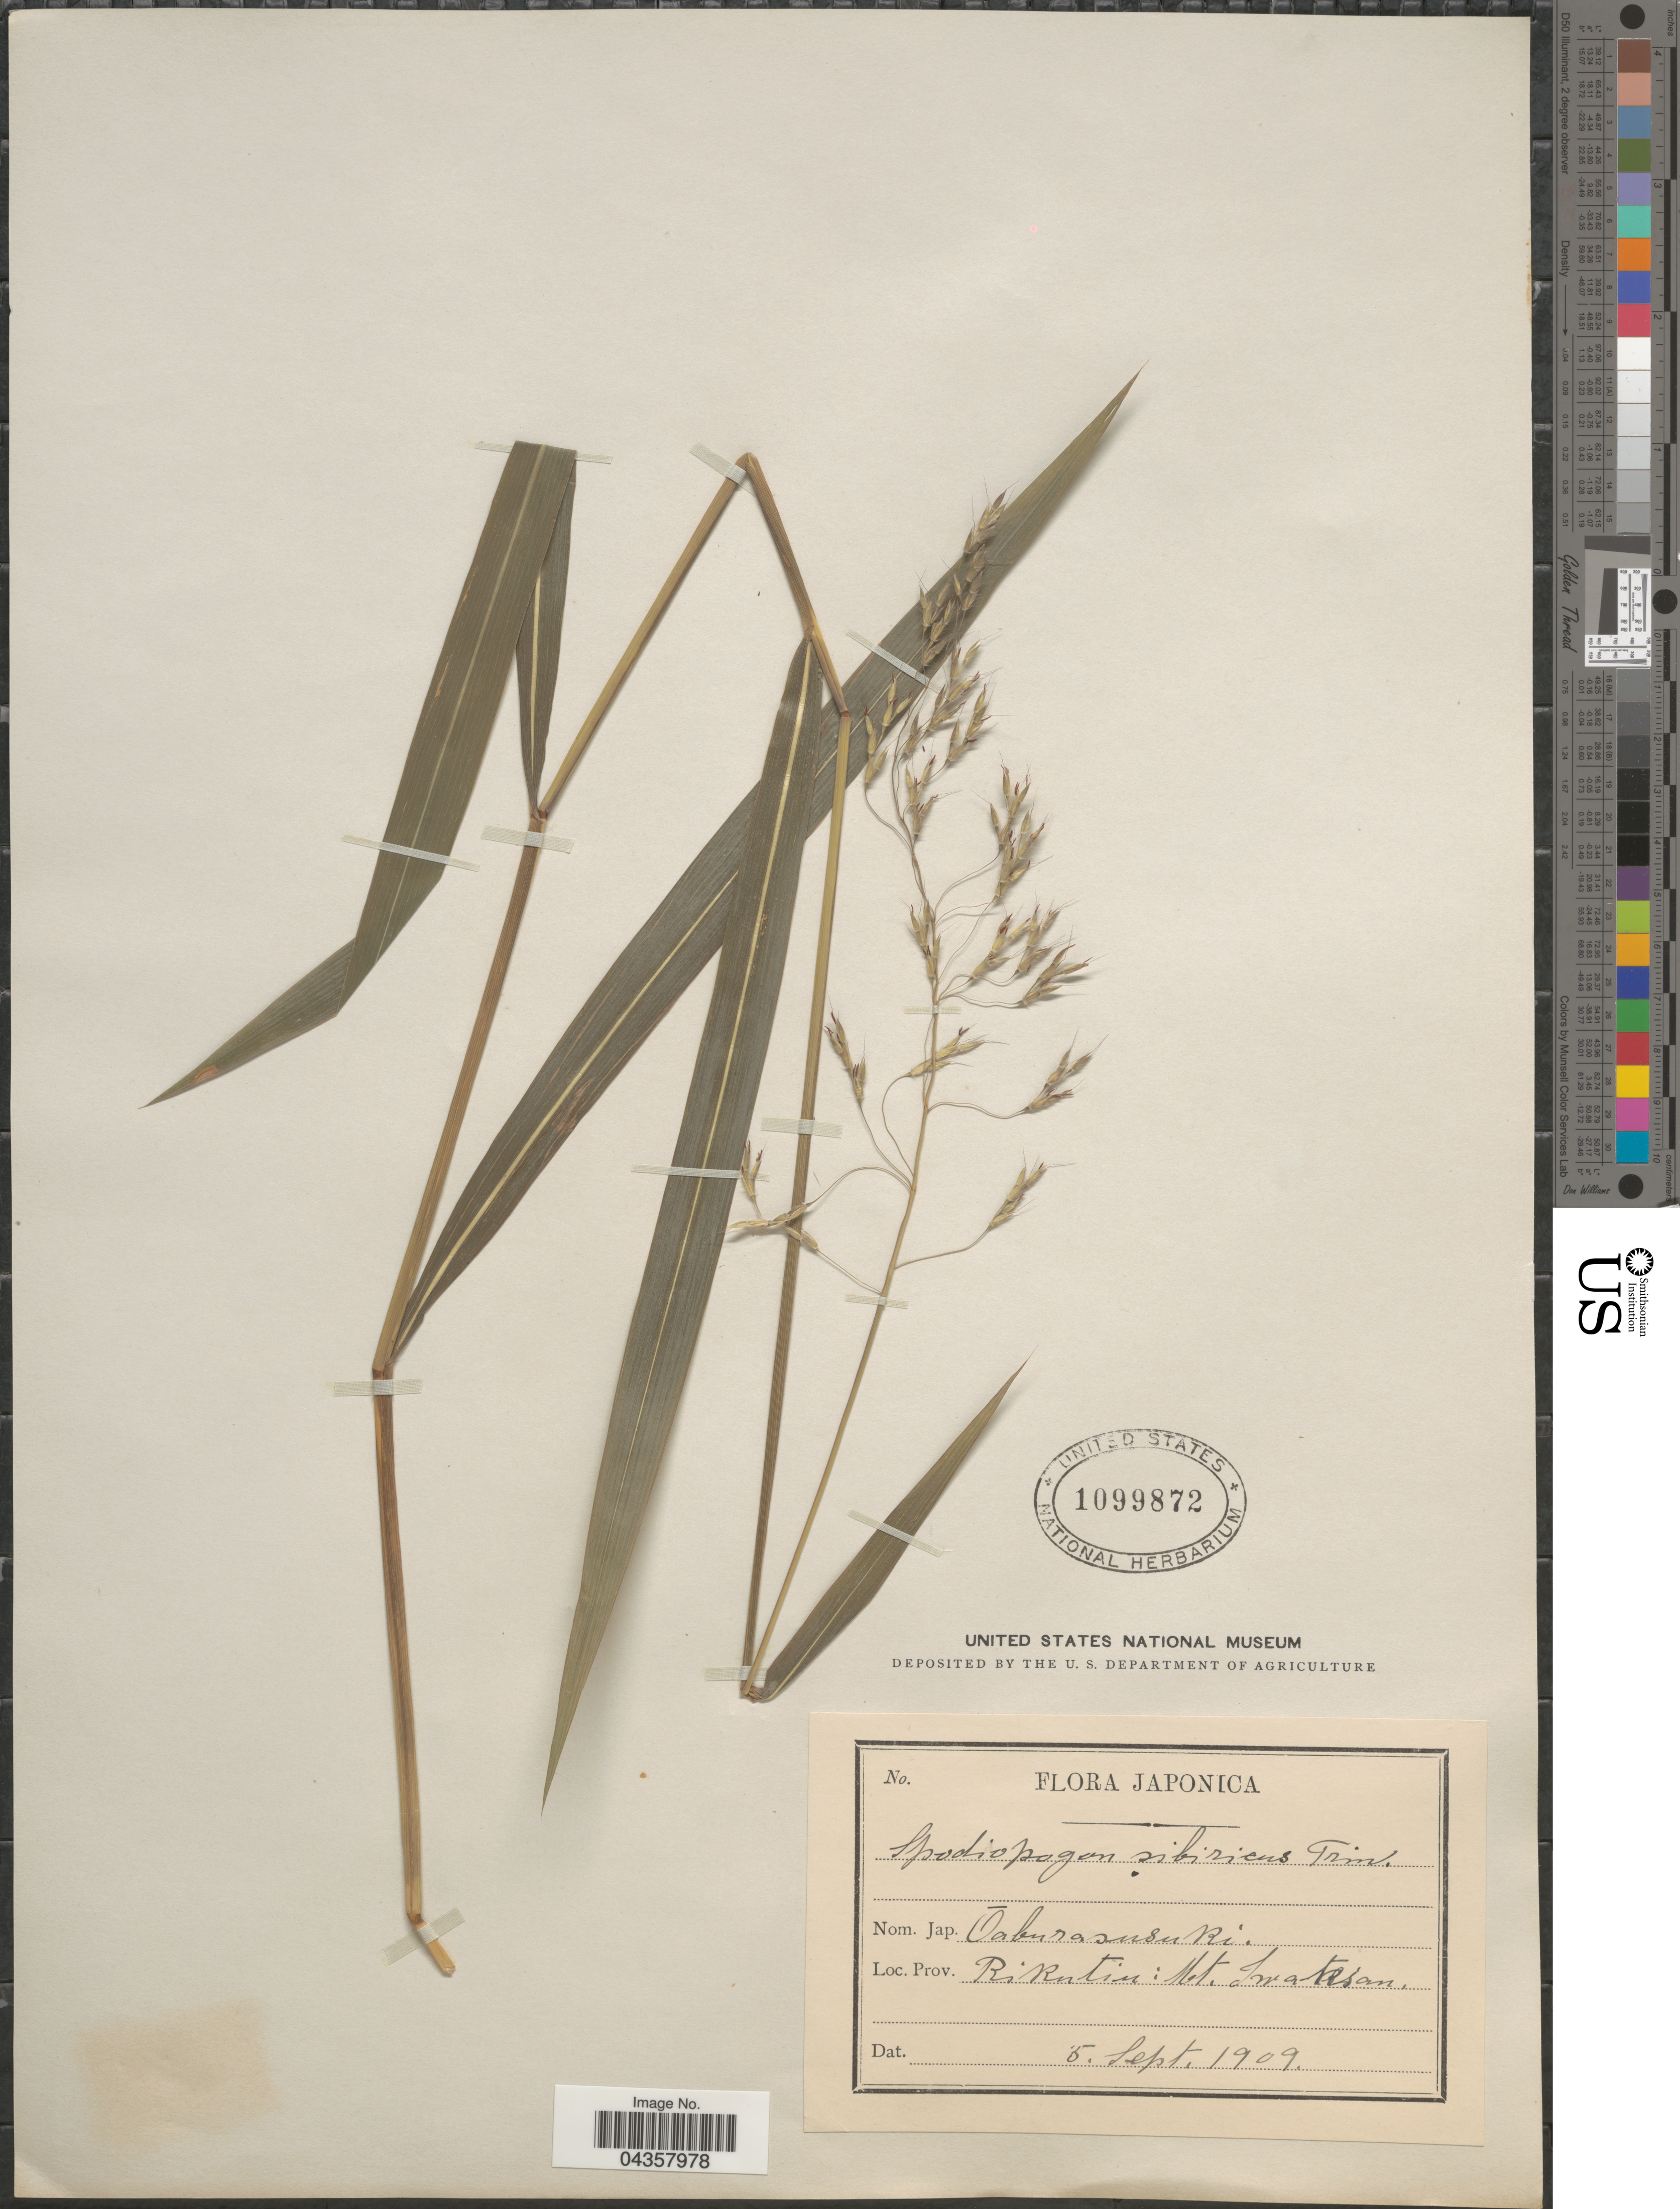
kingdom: Plantae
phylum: Tracheophyta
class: Liliopsida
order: Poales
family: Poaceae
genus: Spodiopogon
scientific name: Spodiopogon sibiricus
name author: Trin.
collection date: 1909-09-05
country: Japan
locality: Japonica. Prov. Rikutiu: Mt. Iwatesan.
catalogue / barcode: US 1099872